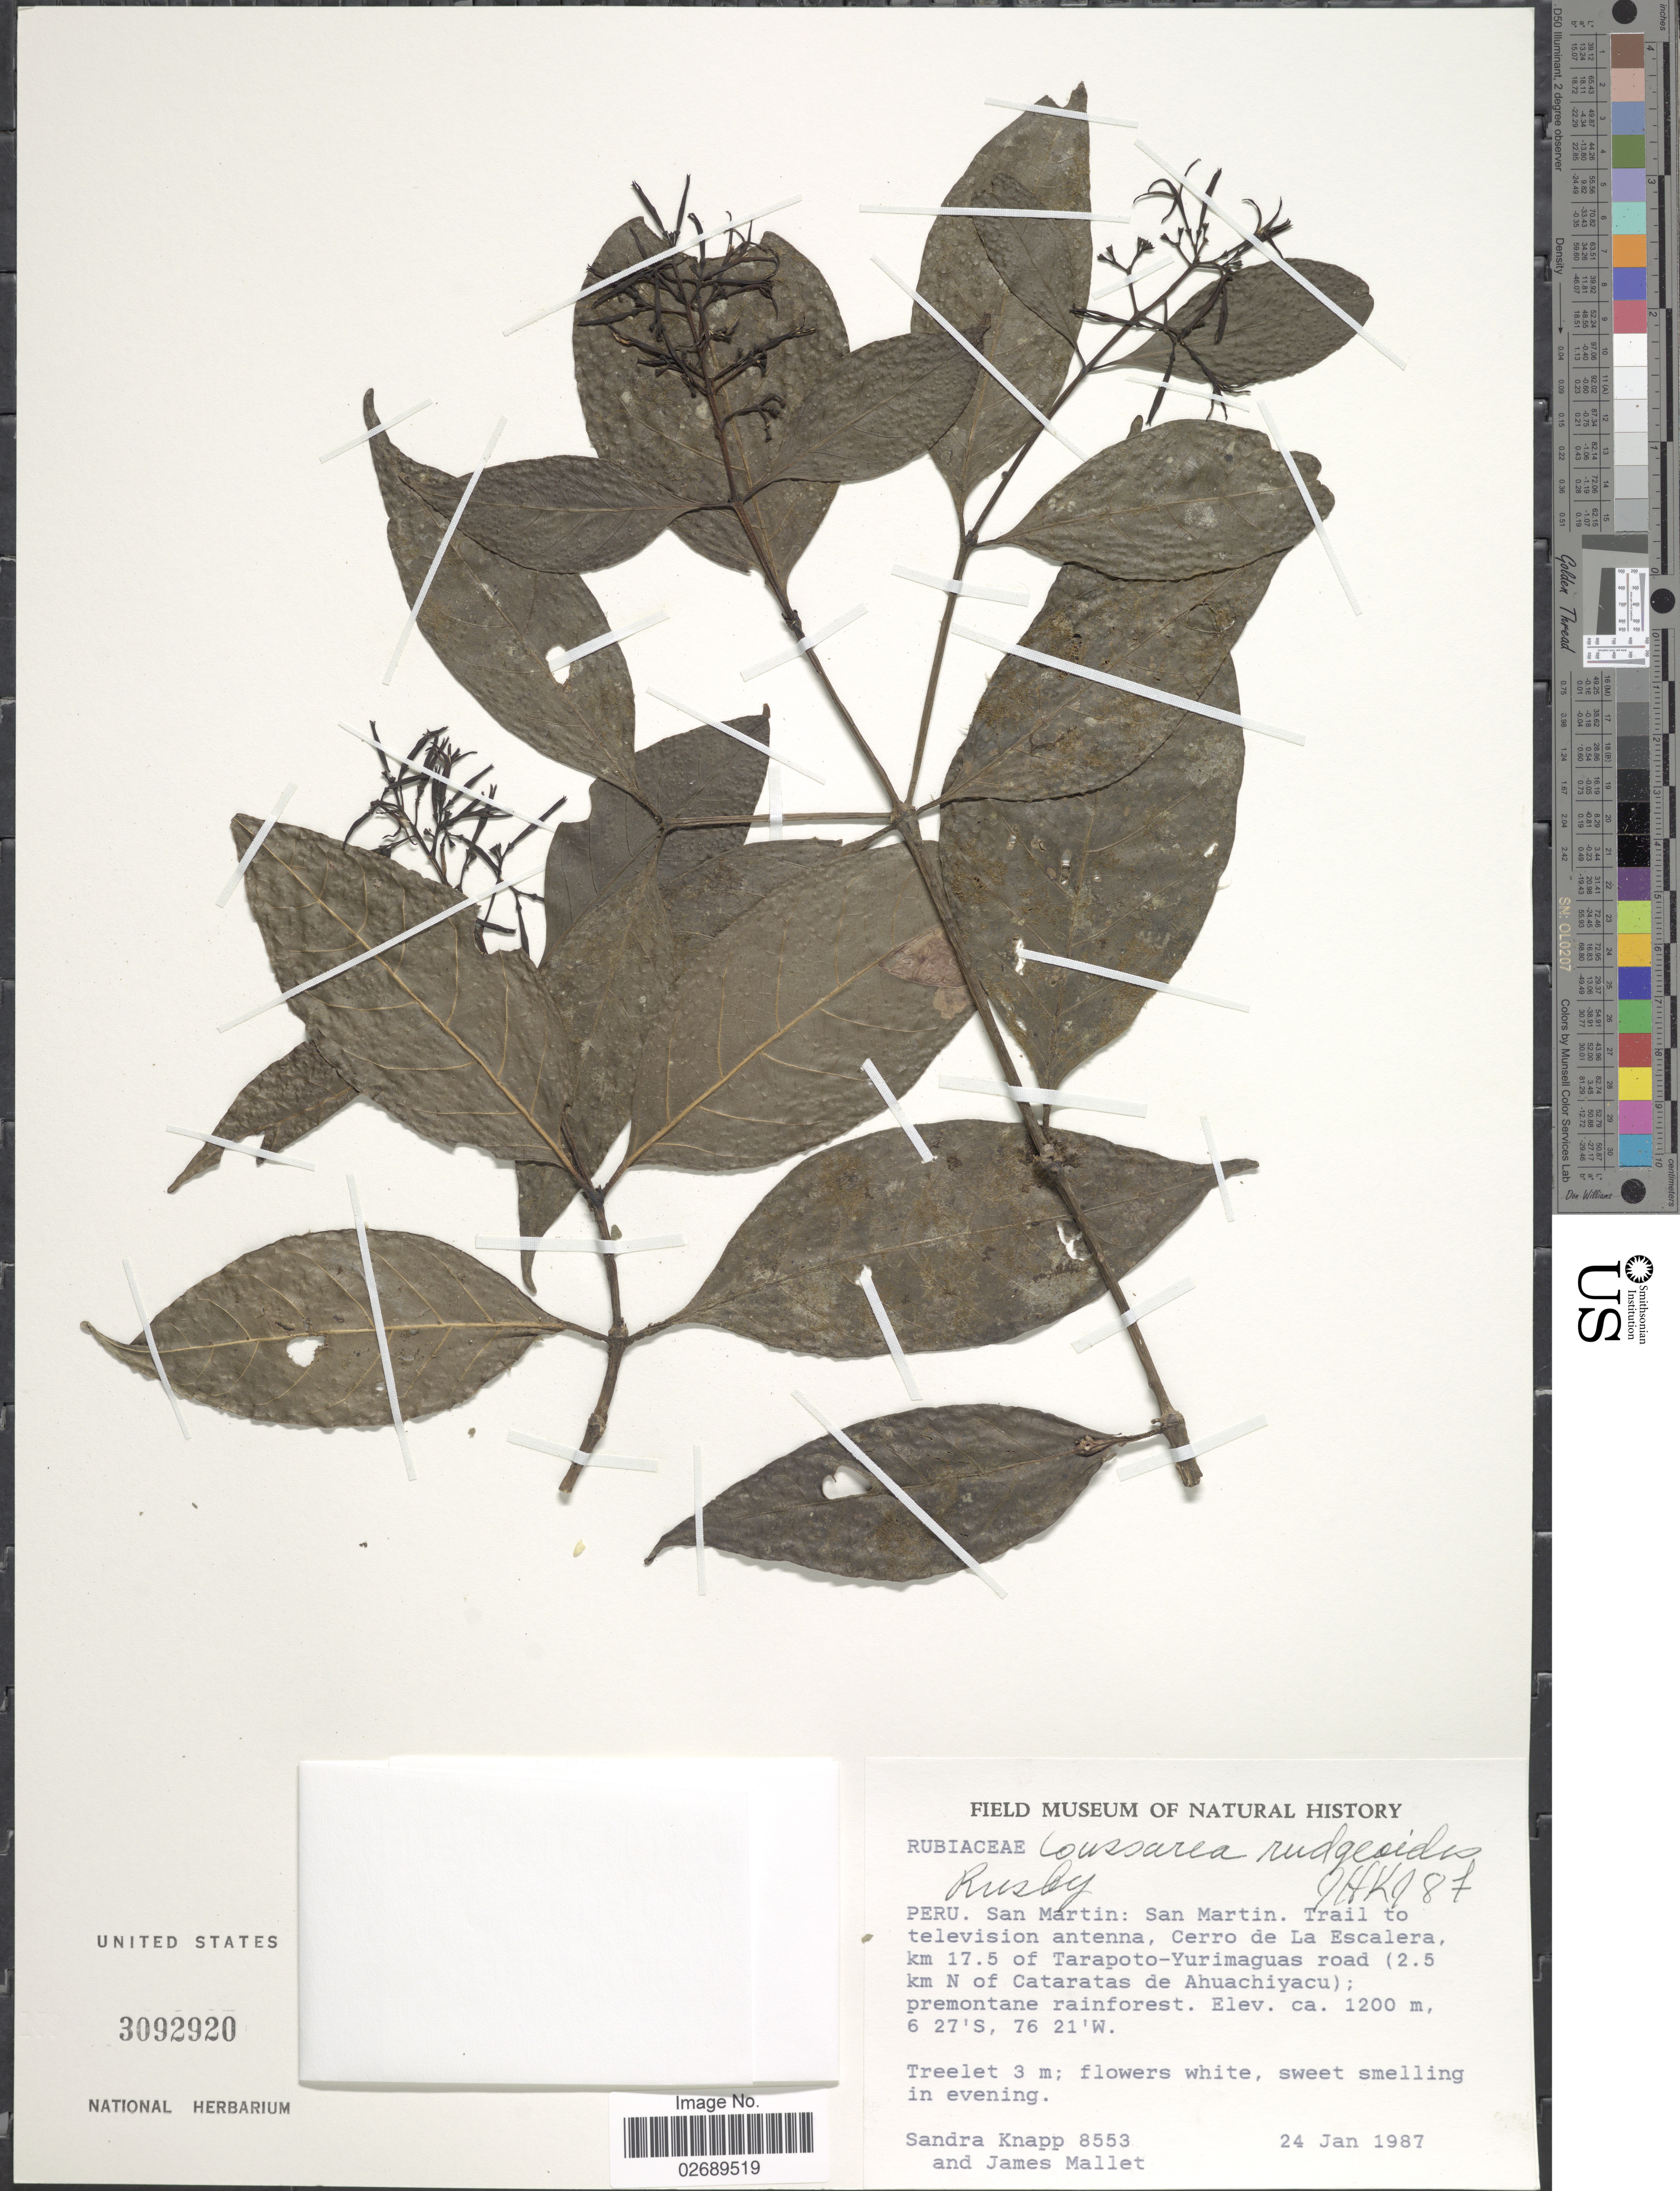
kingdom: Plantae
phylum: Tracheophyta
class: Magnoliopsida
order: Gentianales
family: Rubiaceae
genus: Coussarea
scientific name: Coussarea rudgeoides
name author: Rusby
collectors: S. Knapp & J. Mallet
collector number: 8553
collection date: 1987-01-24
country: Peru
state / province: San Martín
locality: San Martin. Trail to television antenna, Cerro de La Escalera, km 17.5 of Tarapoto-Yurimaguas road (2.5 km N of Cataratas de Ahuachiyacu).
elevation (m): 1200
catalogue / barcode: US 3092920